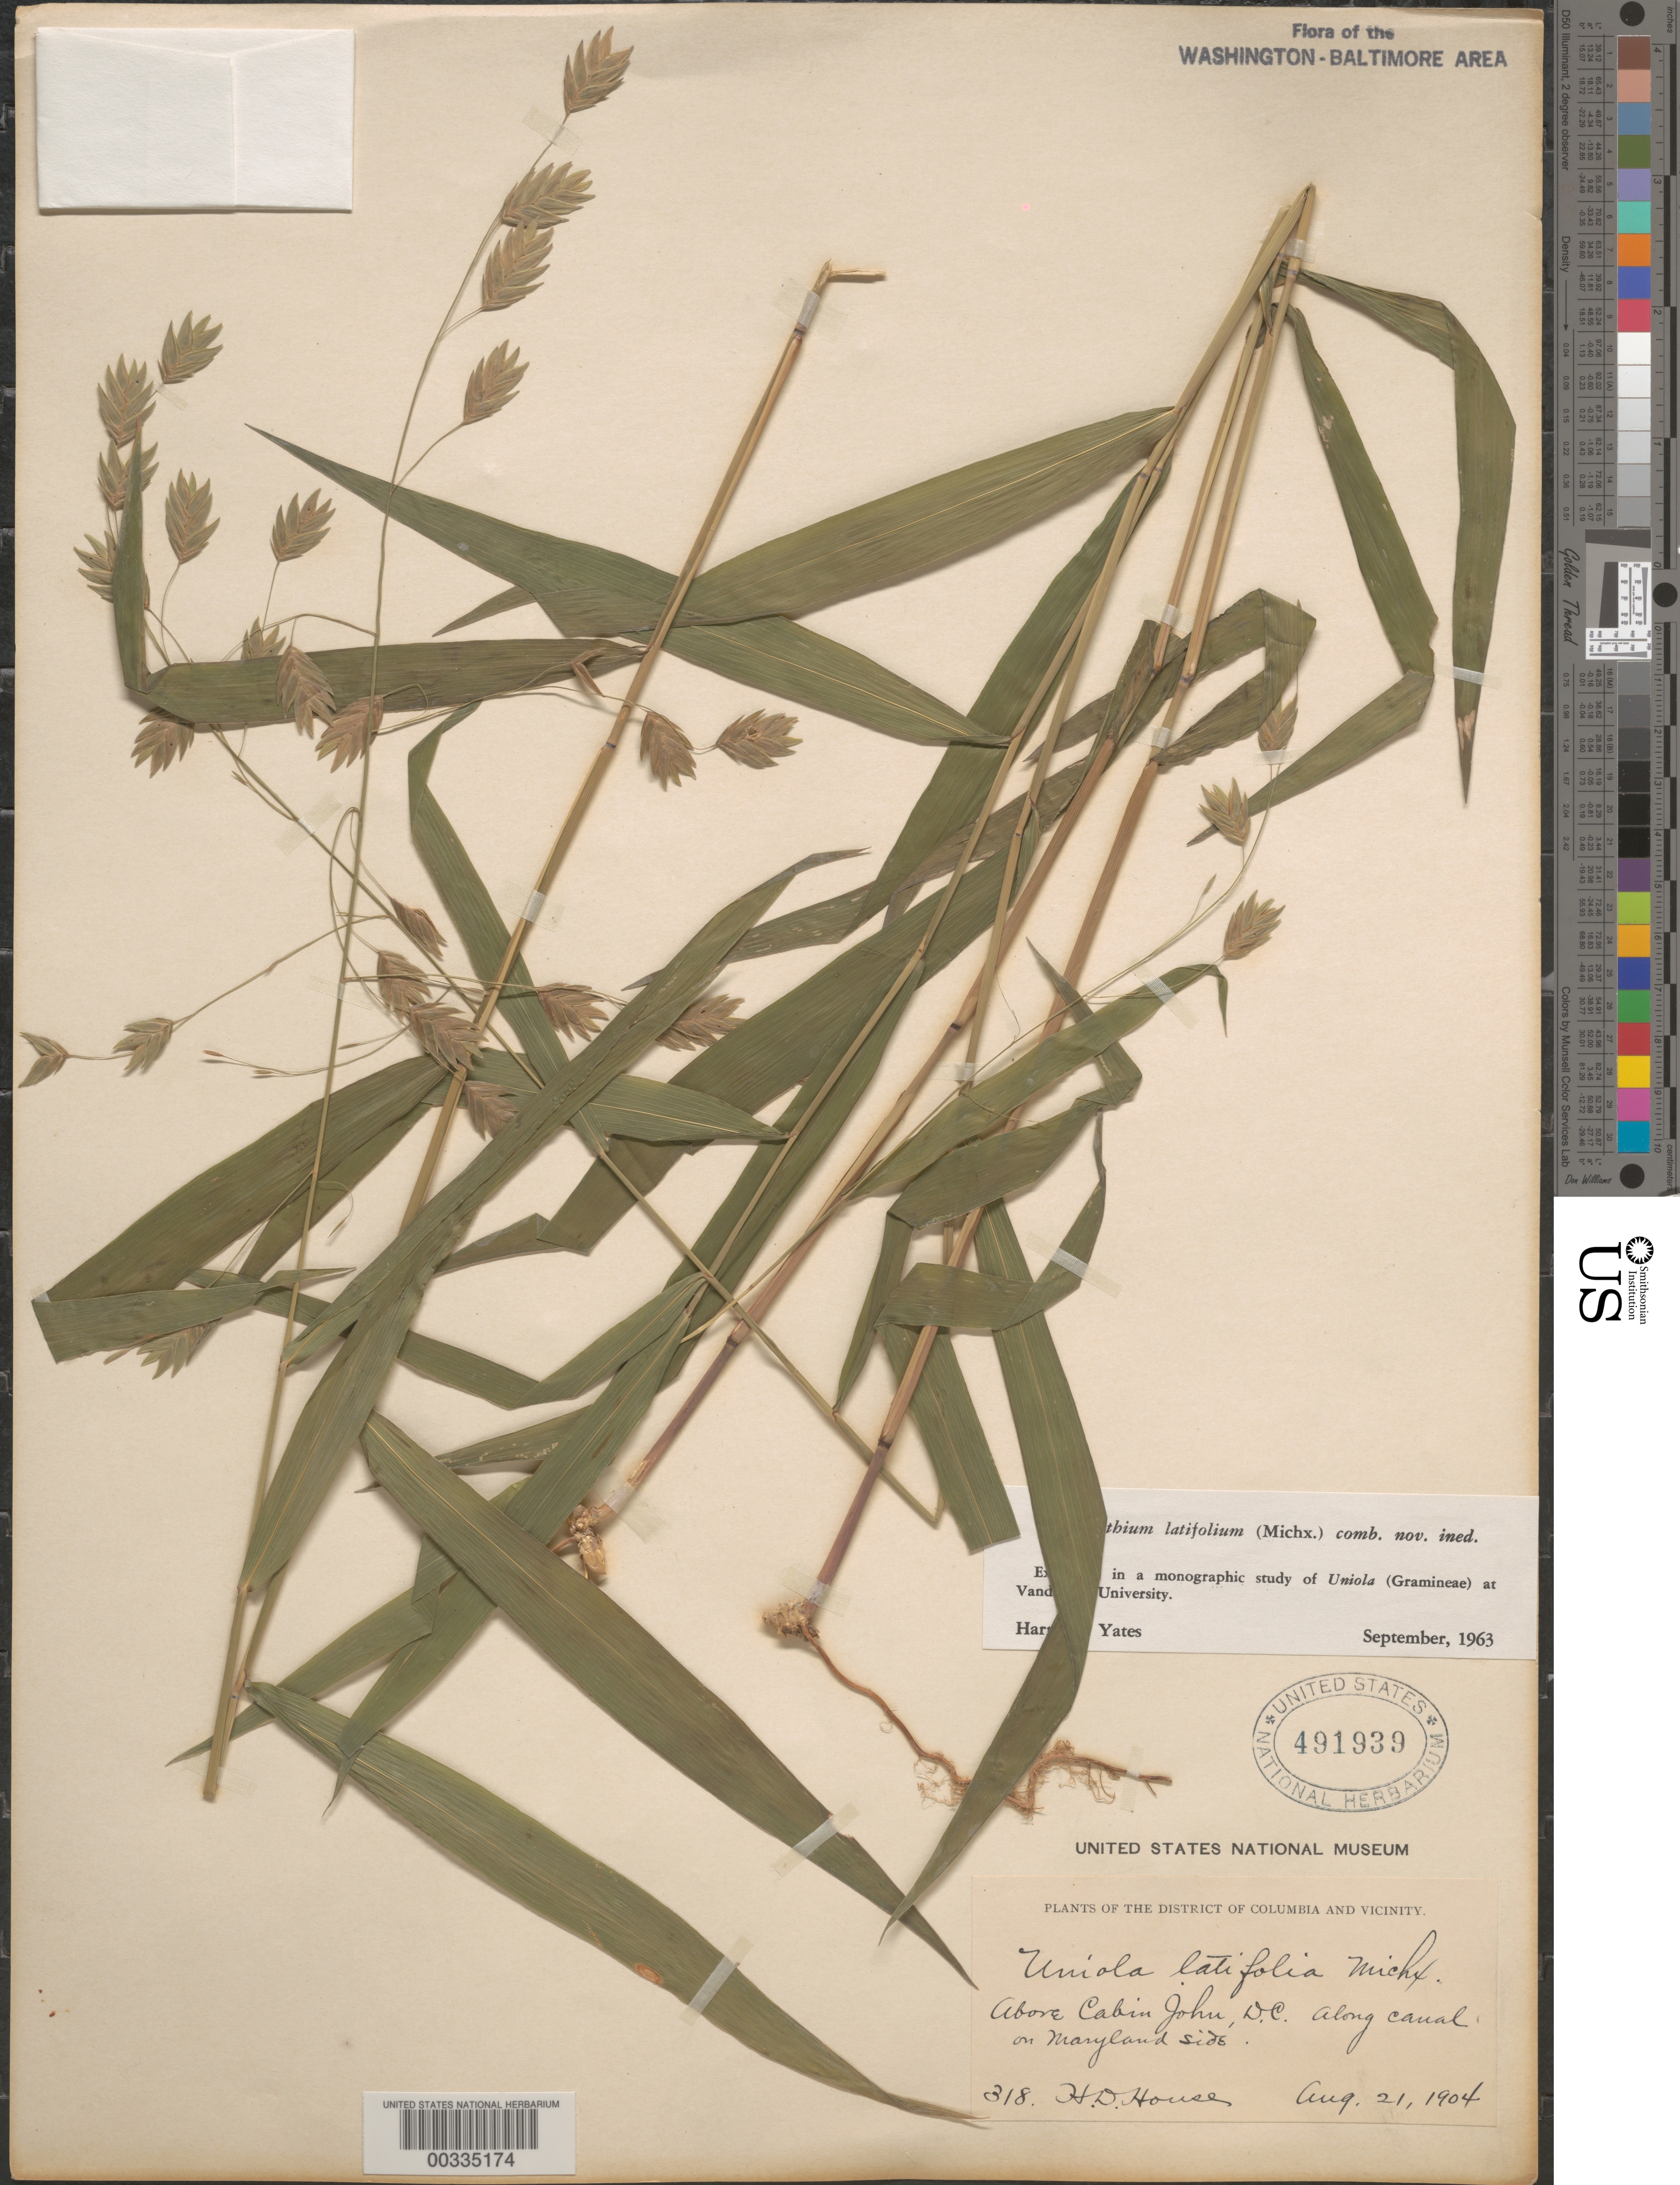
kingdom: Plantae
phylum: Tracheophyta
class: Liliopsida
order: Poales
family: Poaceae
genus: Chasmanthium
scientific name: Chasmanthium latifolium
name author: (Michx.) H.O. Yates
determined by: Yates, H. O.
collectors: H. D. House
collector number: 318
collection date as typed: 21 Aug 1904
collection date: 1904-08-21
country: United States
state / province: Maryland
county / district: Montgomery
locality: Above Cabin John, along Canal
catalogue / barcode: US 491939